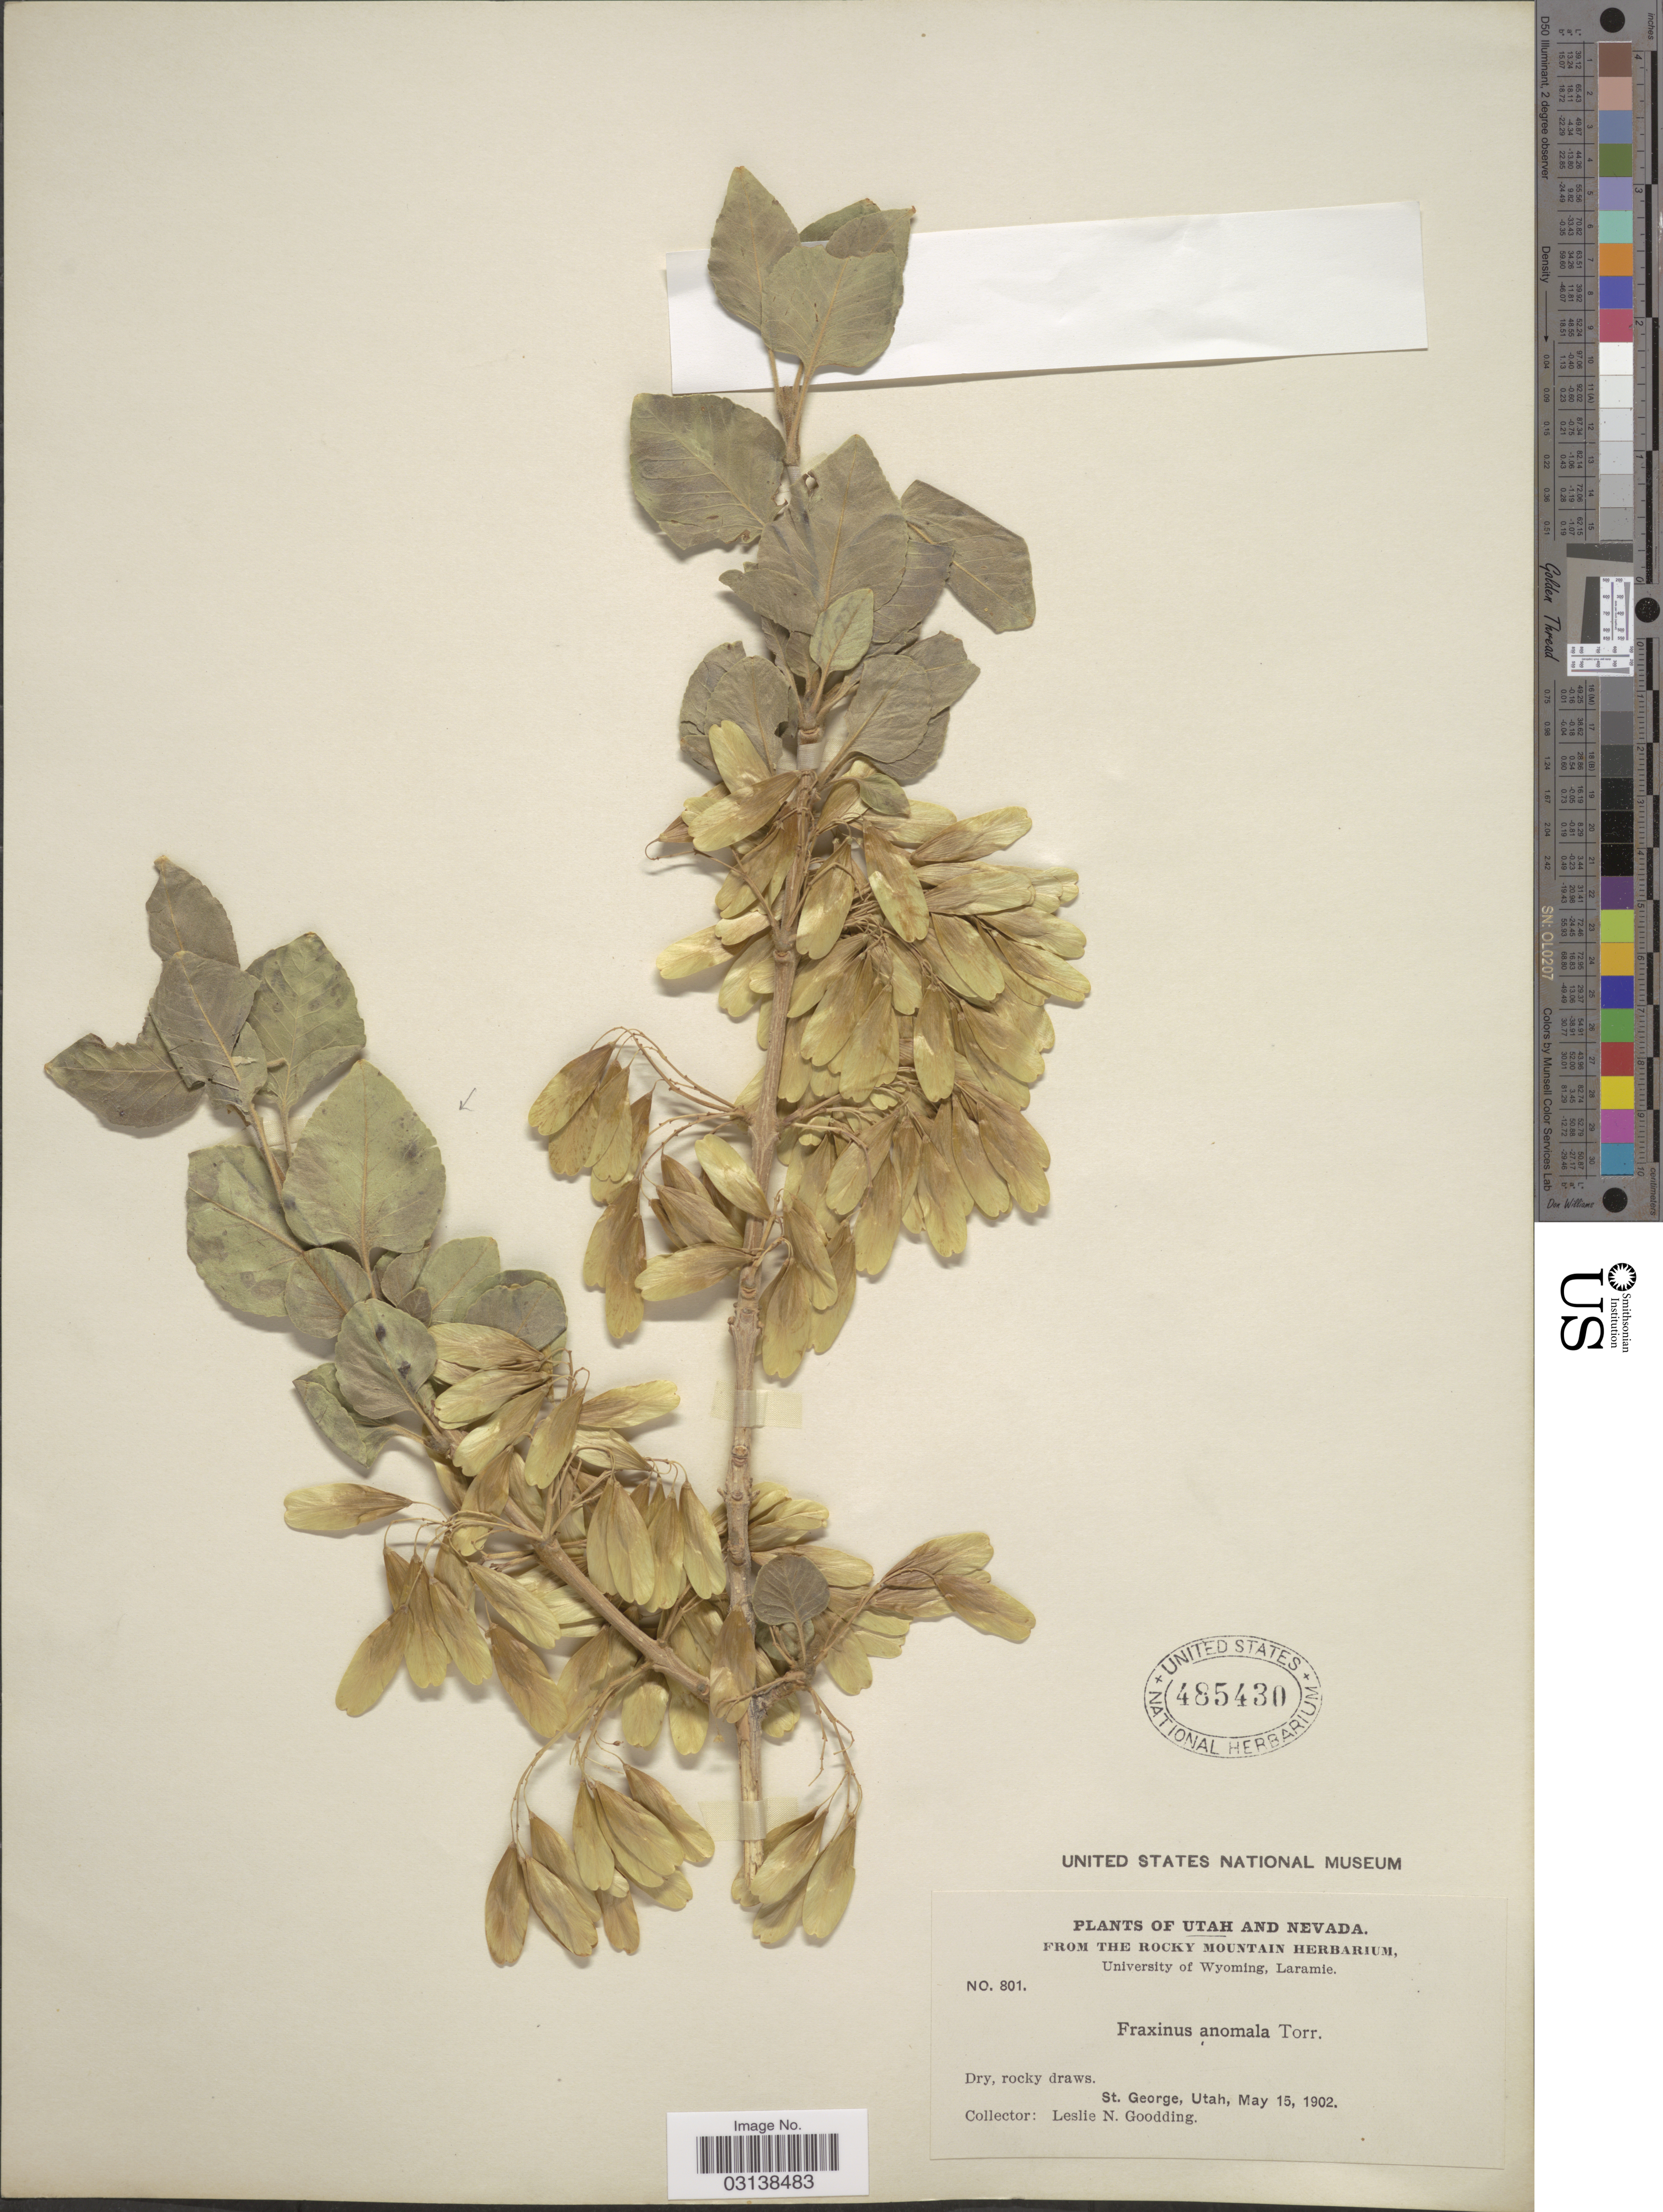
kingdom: Plantae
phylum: Tracheophyta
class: Magnoliopsida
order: Lamiales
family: Oleaceae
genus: Fraxinus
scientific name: Fraxinus anomala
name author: Torr. ex S. Watson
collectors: L. N. Goodding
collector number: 801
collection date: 1902-05-15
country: United States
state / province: Utah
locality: St. George, Utah.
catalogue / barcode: US 485430